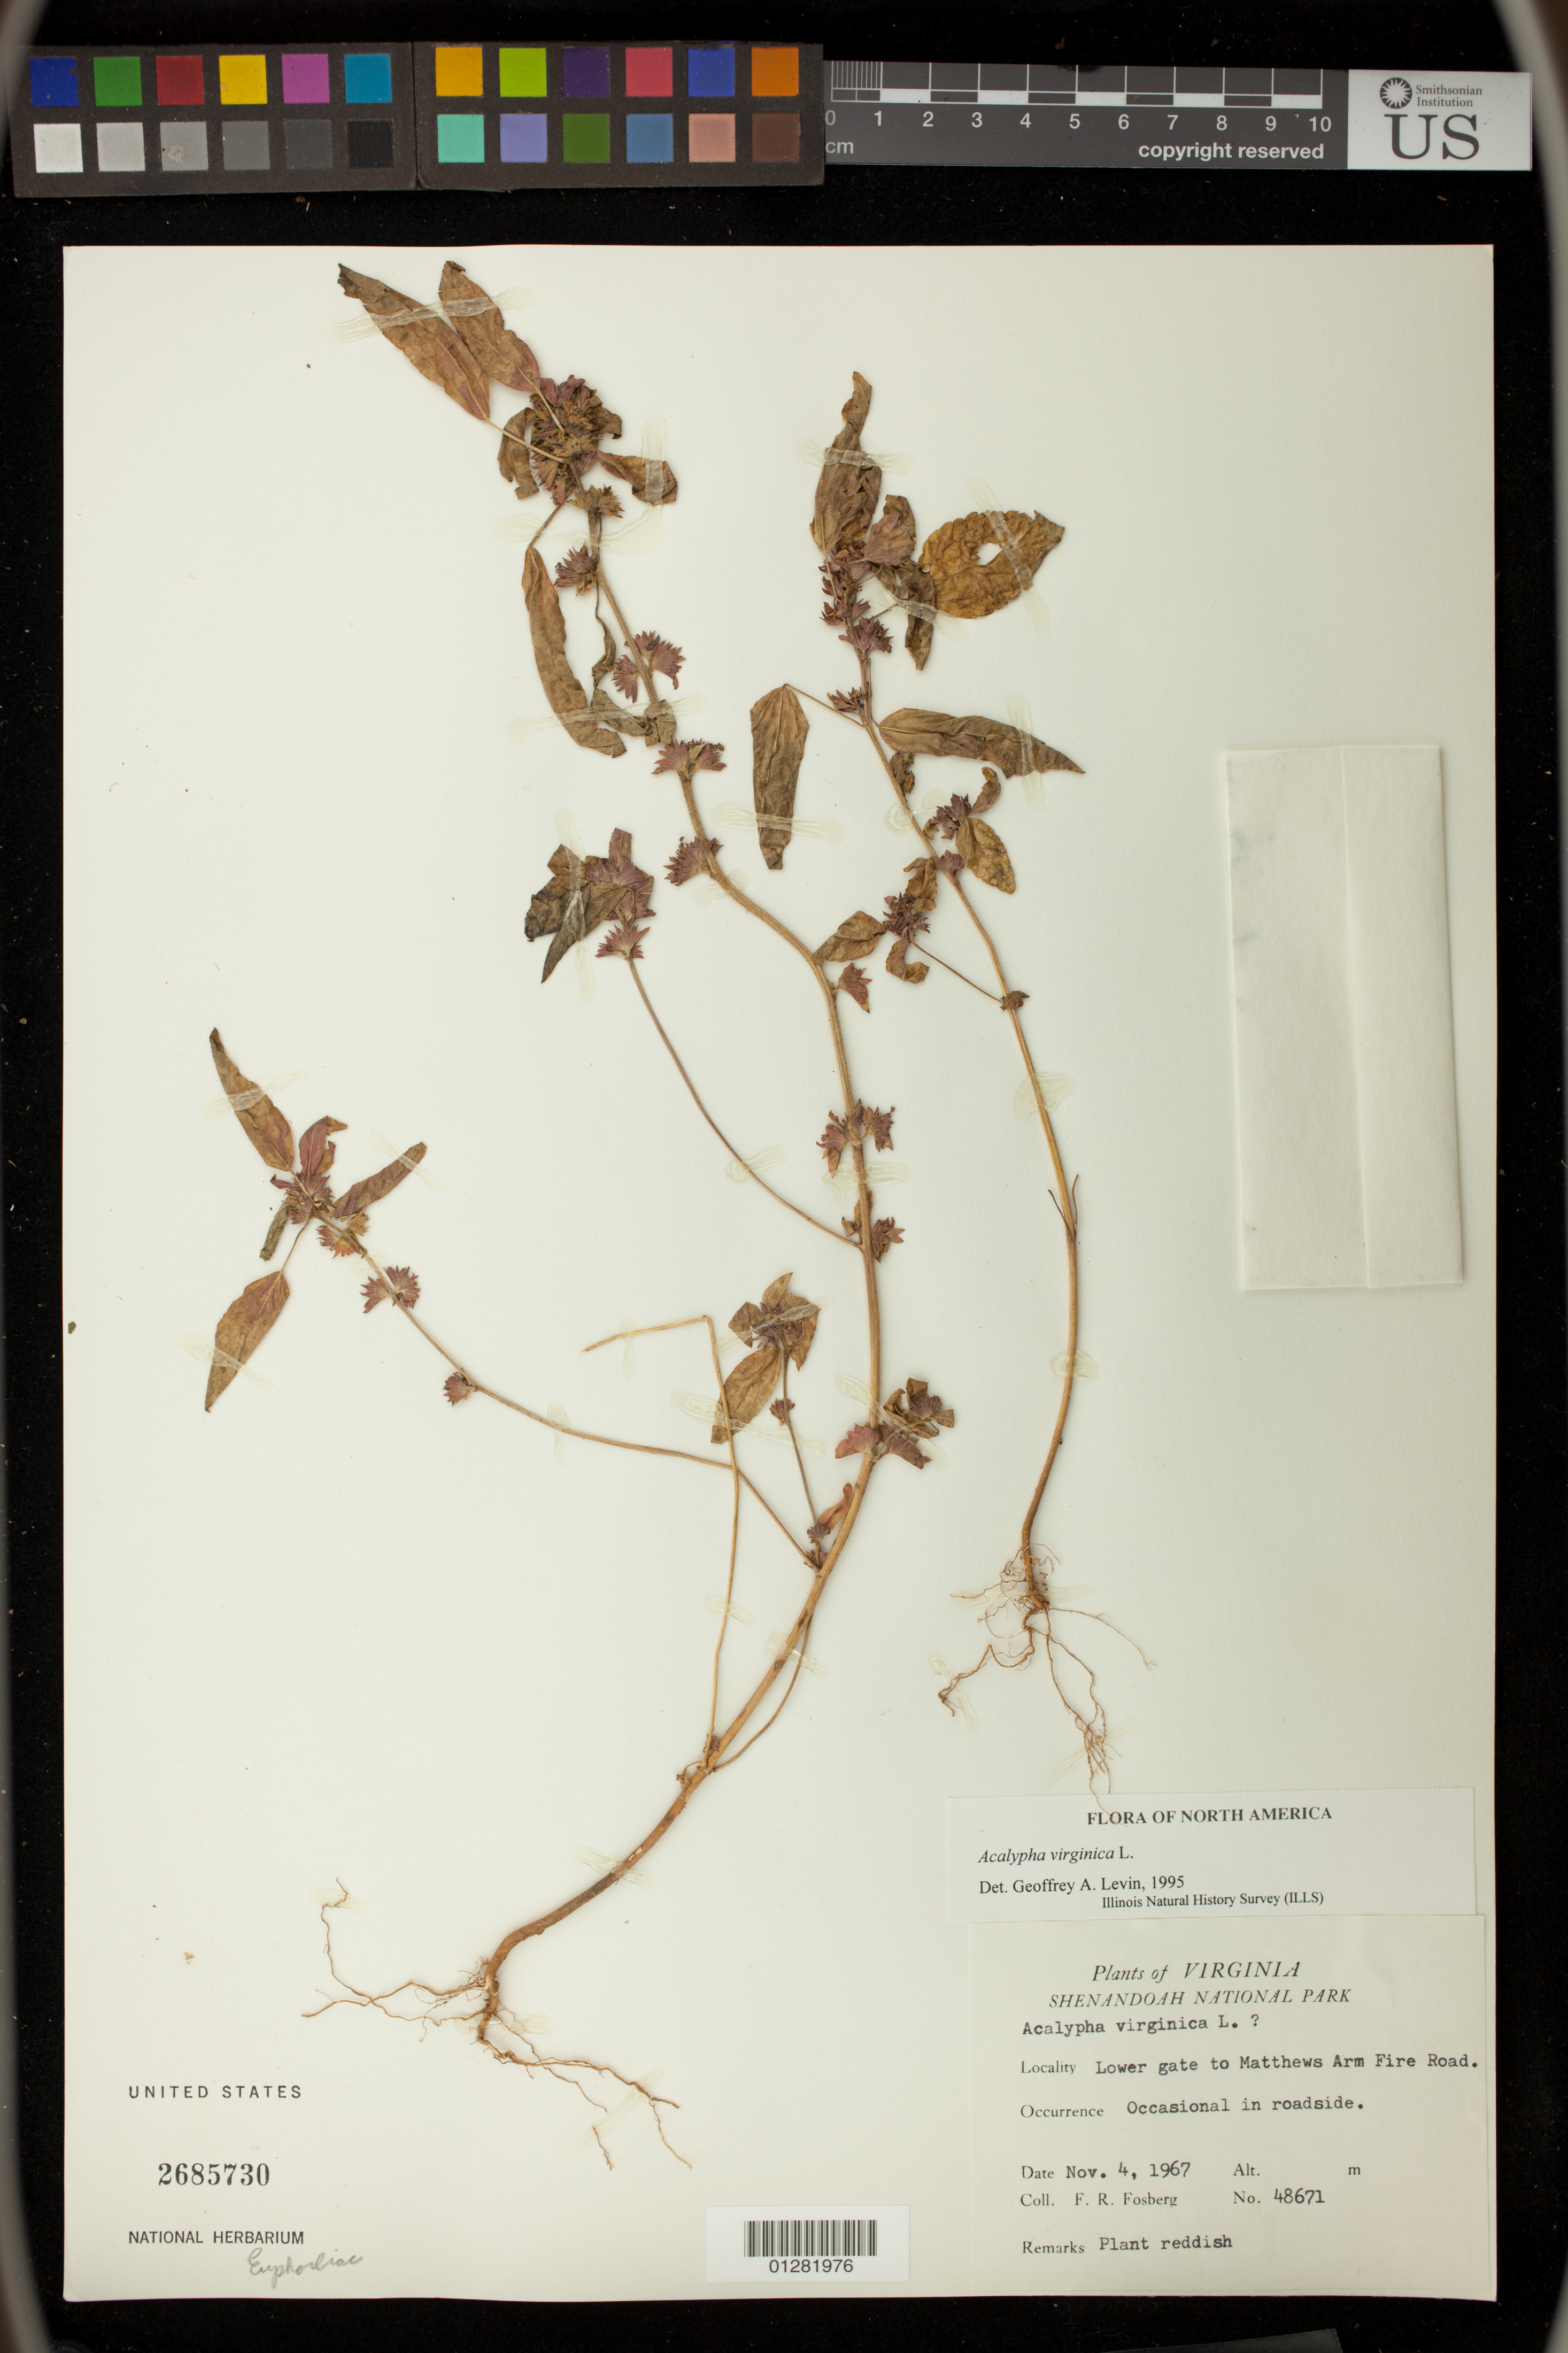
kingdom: Plantae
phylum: Tracheophyta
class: Magnoliopsida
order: Malpighiales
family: Euphorbiaceae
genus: Acalypha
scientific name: Acalypha virginica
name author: L.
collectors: F. R. Fosberg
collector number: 48671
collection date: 1967-11-04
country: United States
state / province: Virginia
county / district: Shenandoah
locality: Shenandoah National Park. Lower gate to Matthews Arm Fire.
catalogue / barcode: US 2685730